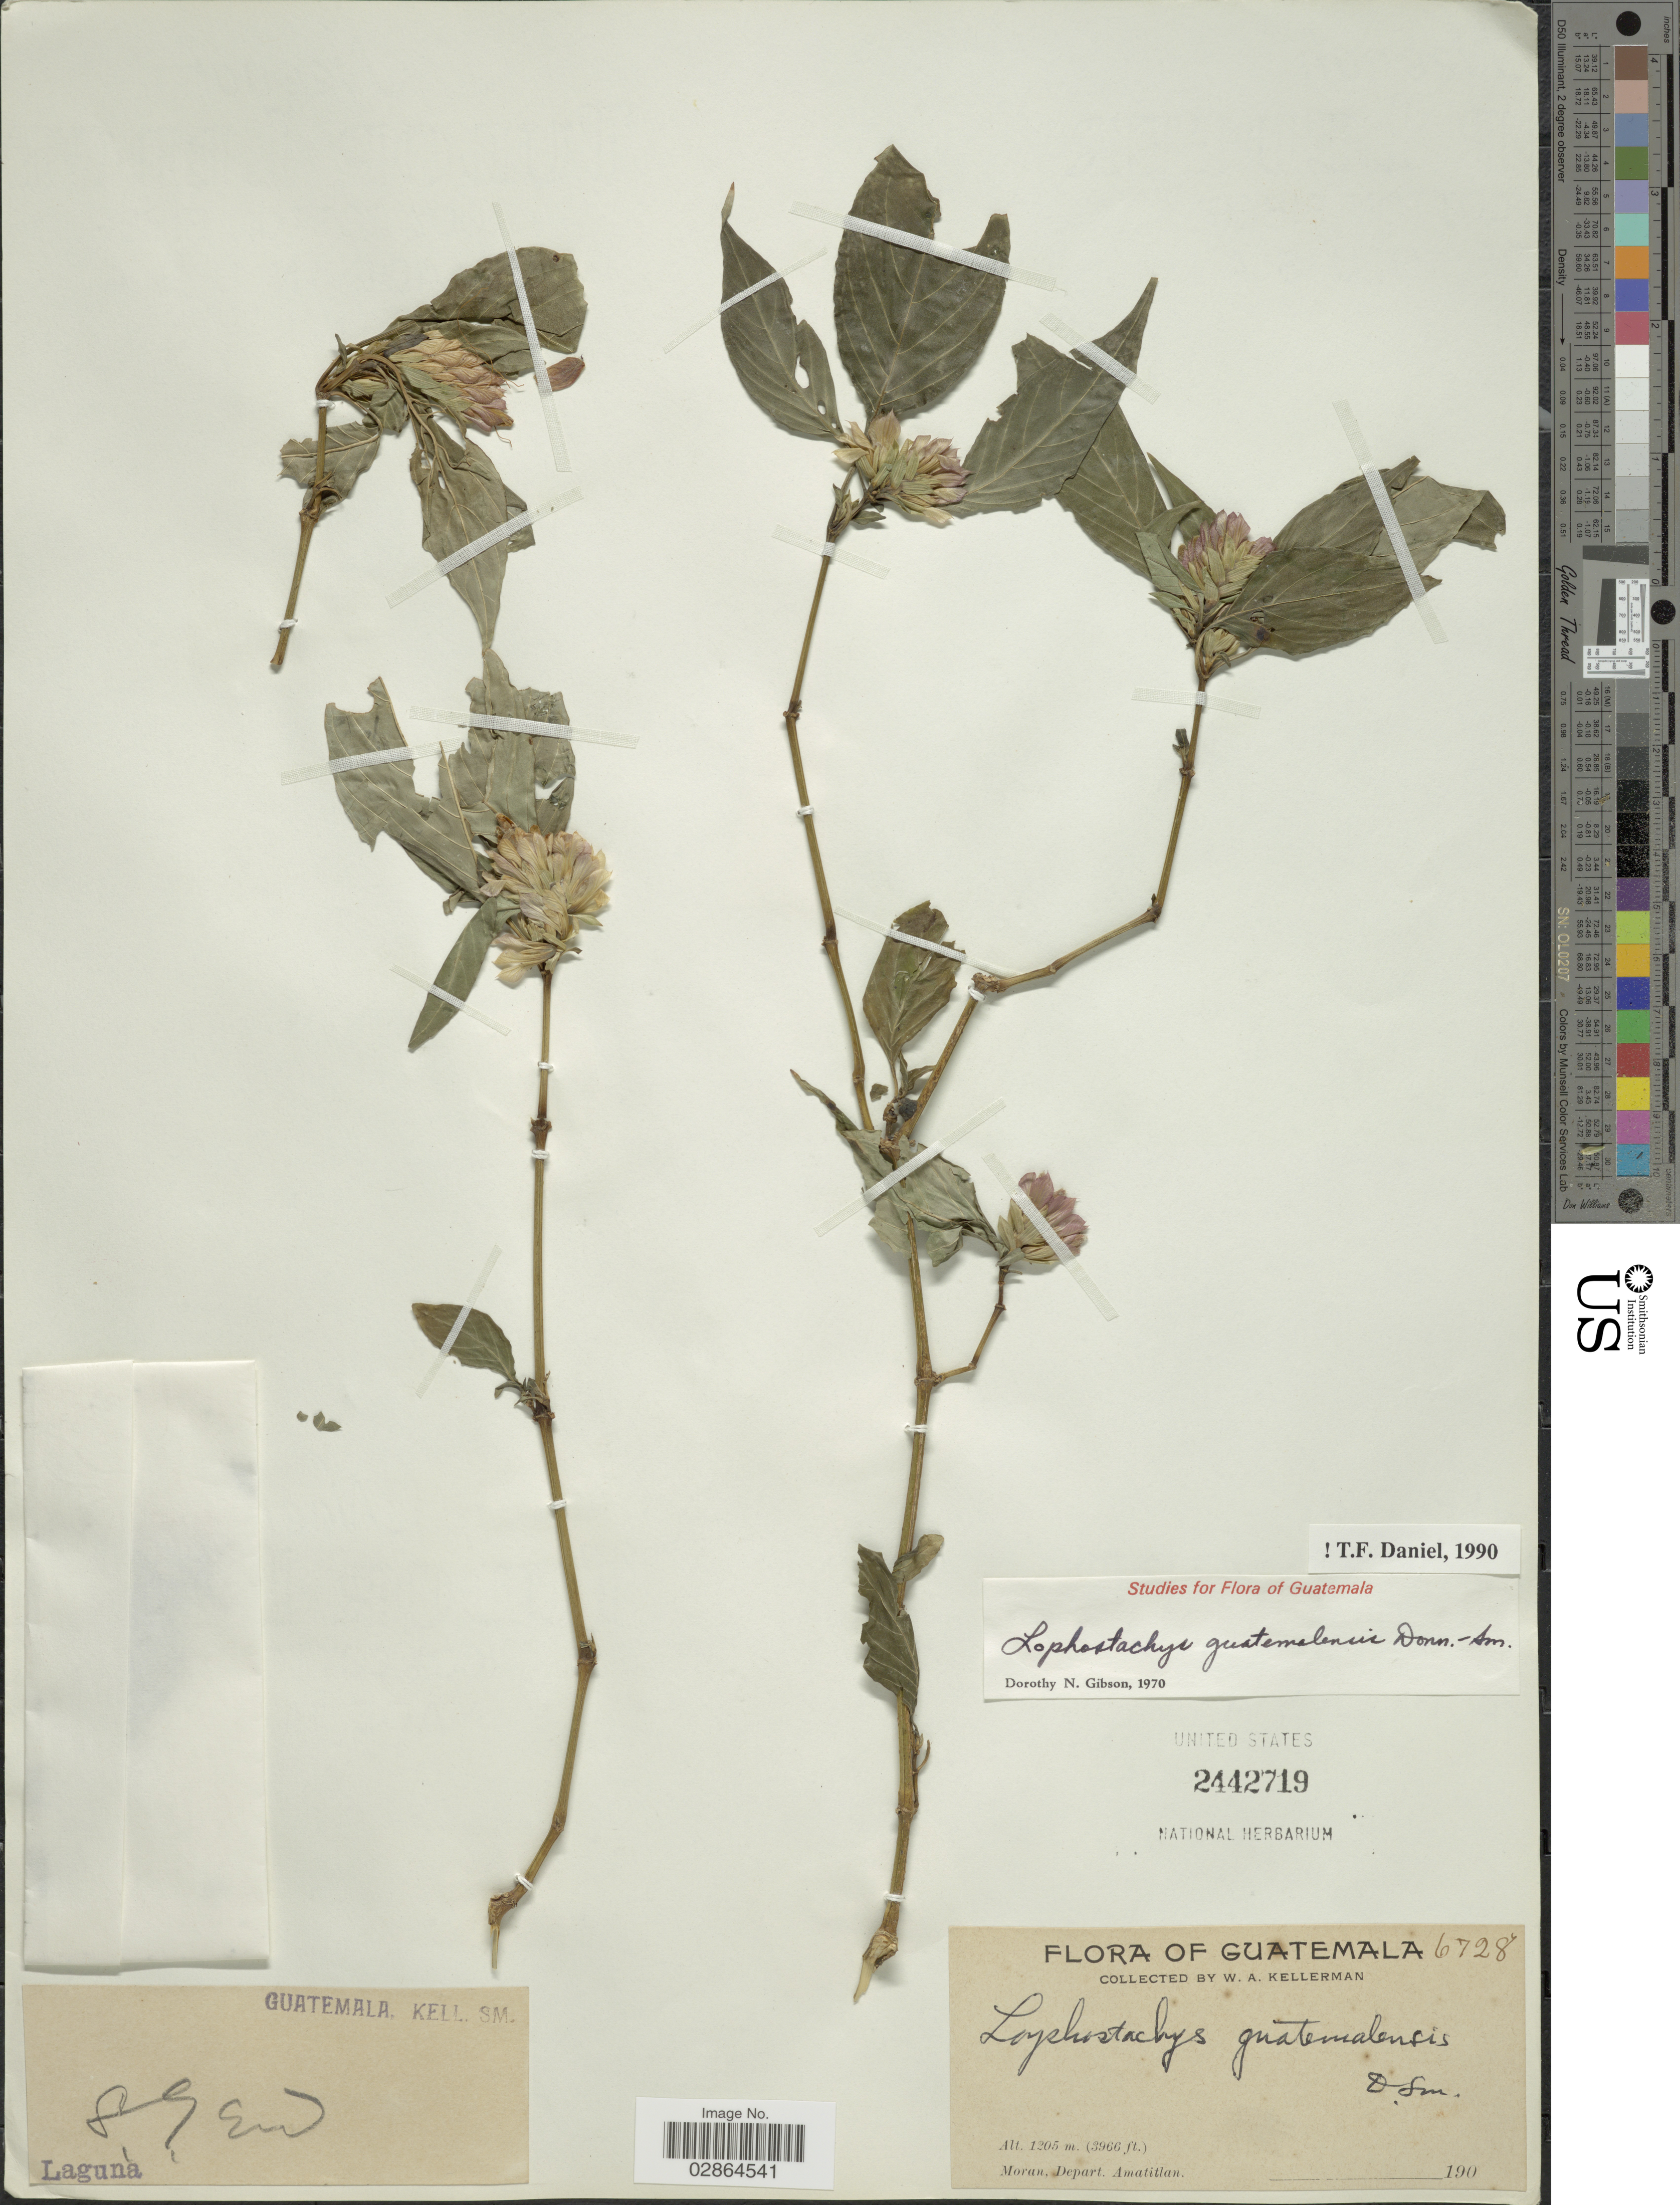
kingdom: Plantae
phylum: Tracheophyta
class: Magnoliopsida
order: Lamiales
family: Acanthaceae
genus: Lophostachys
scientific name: Lophostachys guatemalensis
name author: Donn. Sm.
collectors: W. Kellerman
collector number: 6728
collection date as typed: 190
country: Guatemala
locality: Moran, Depart. Amatitlan. Lagunà.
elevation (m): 1205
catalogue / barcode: US 2442719